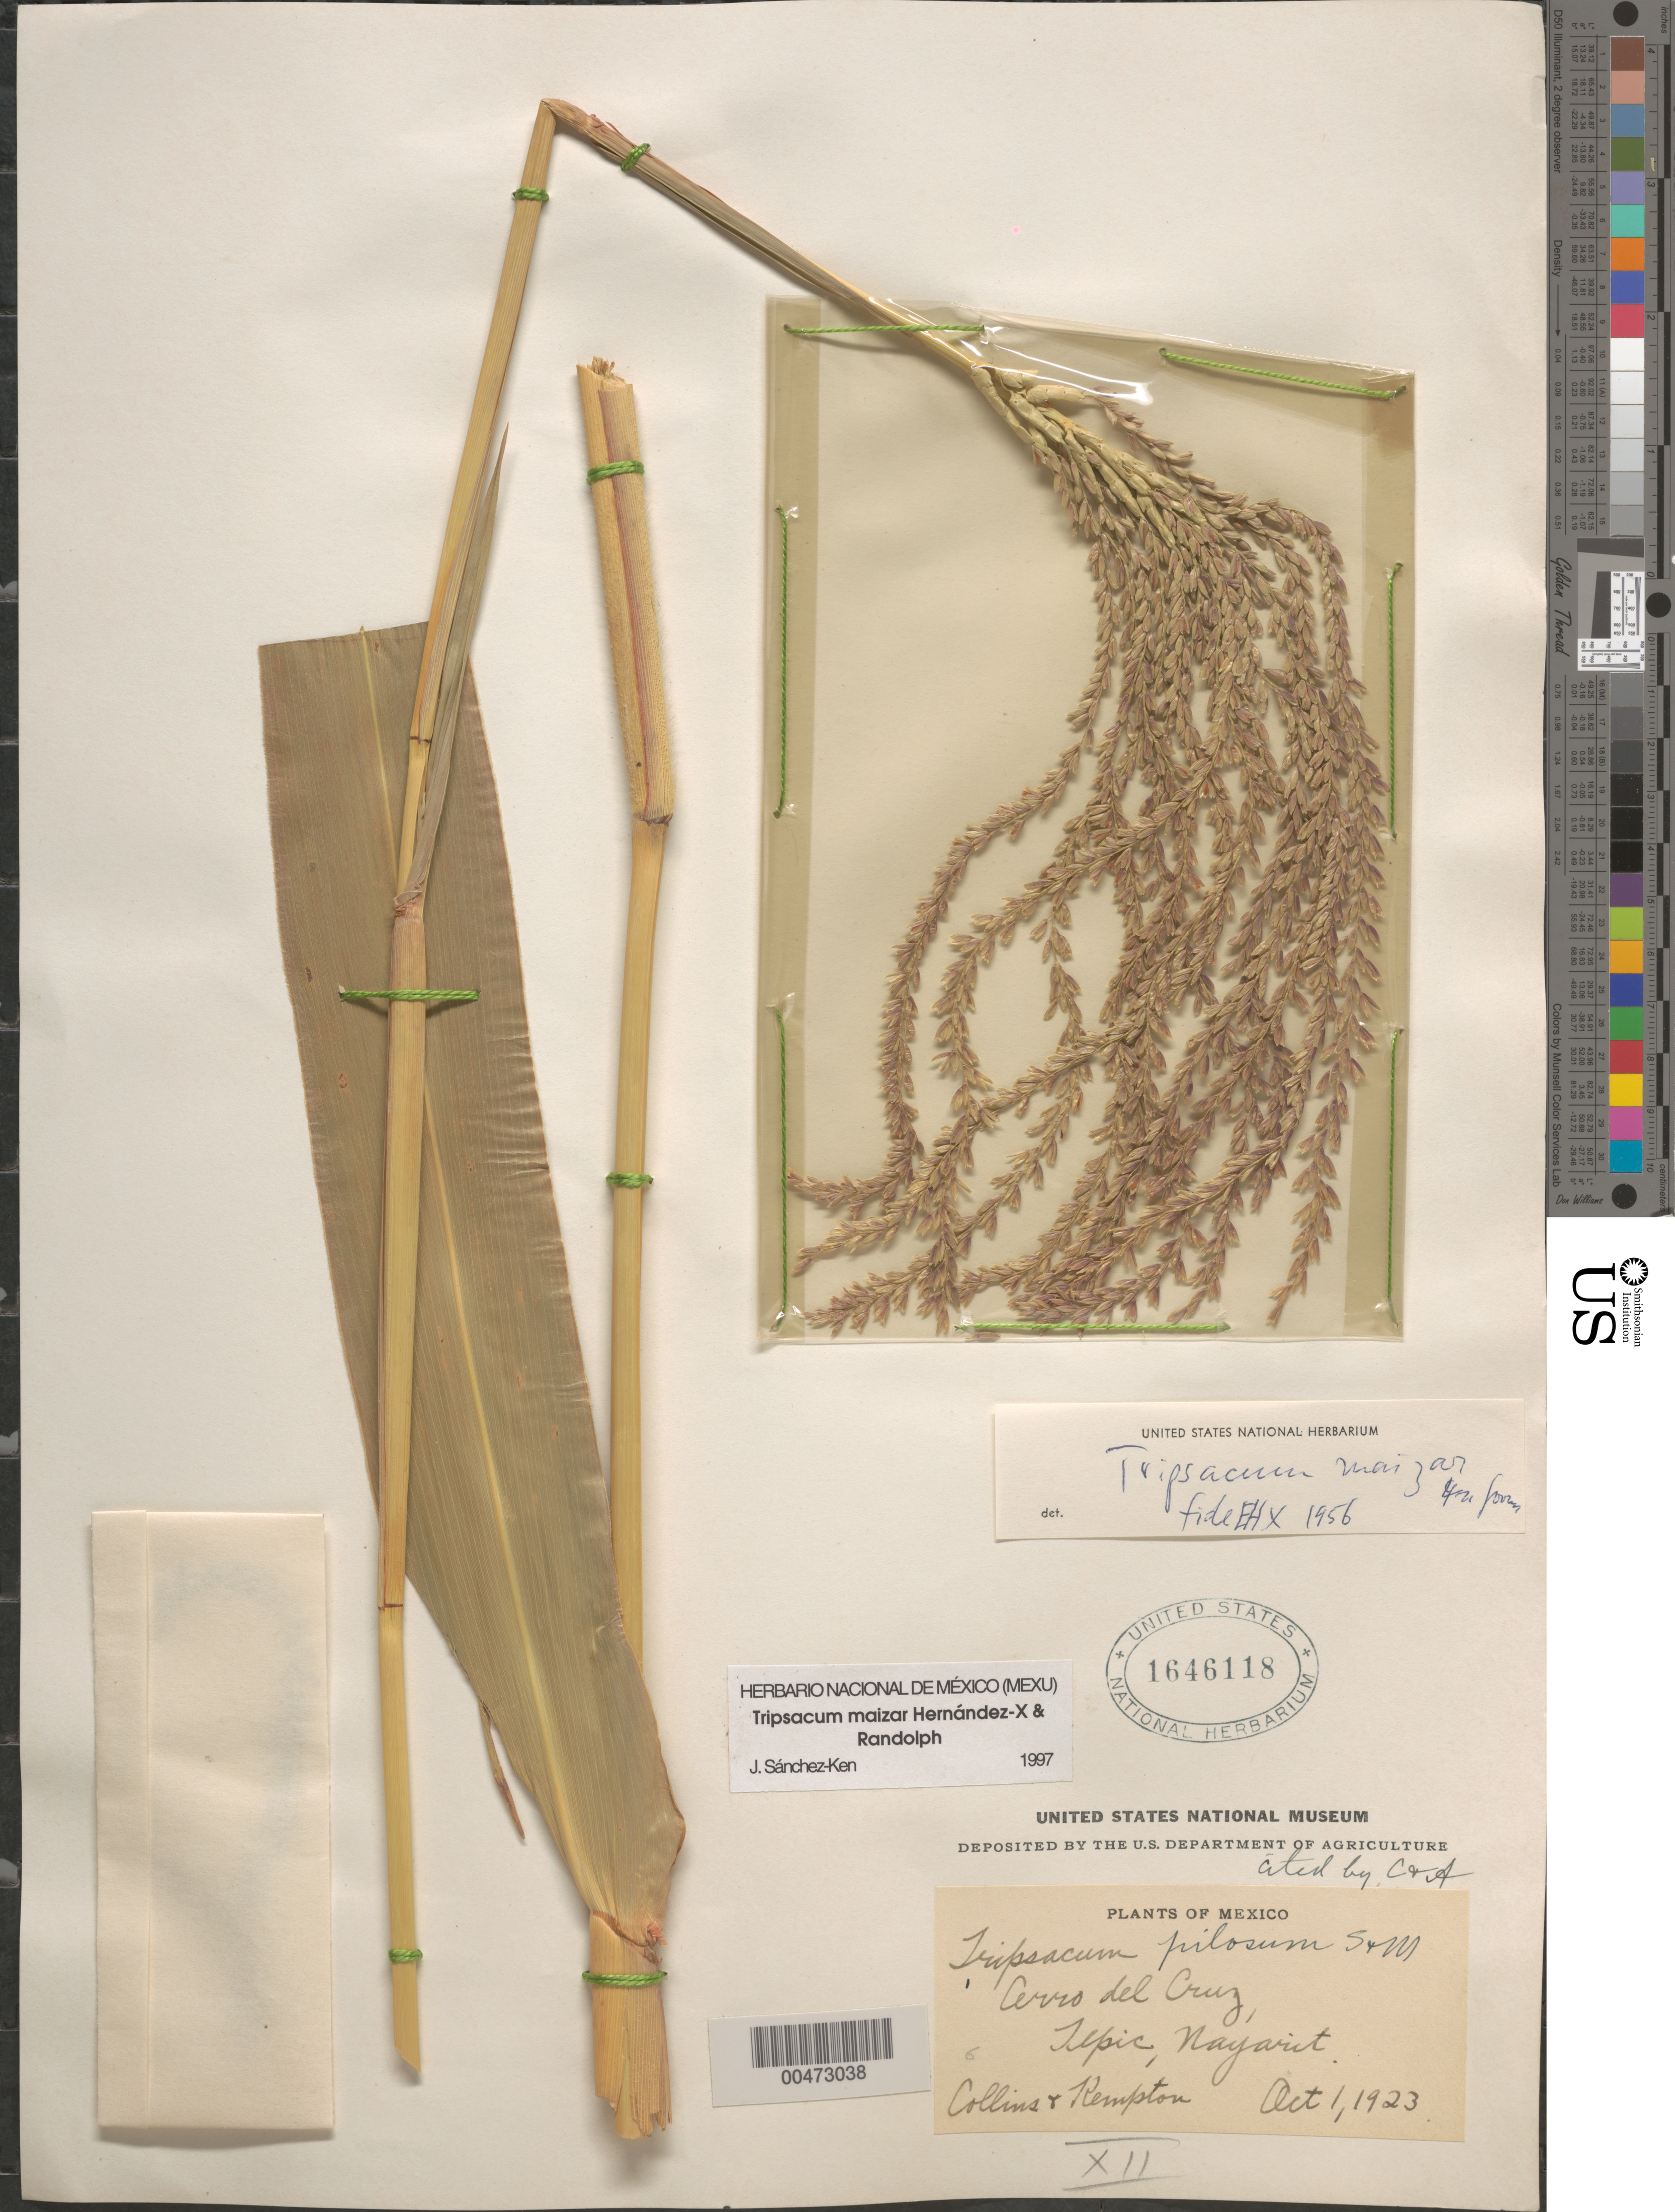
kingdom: Plantae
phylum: Tracheophyta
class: Liliopsida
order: Poales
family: Poaceae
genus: Tripsacum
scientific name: Tripsacum maizar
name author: Hern.-Xol. & Randolph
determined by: Hernández-Xolocotzi, E. I.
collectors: -. Collins & -. Kempton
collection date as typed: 1 Oct 1923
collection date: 1923-10-01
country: Mexico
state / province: Nayarit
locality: Cerro del Cruz, Tepic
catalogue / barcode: US 1646118